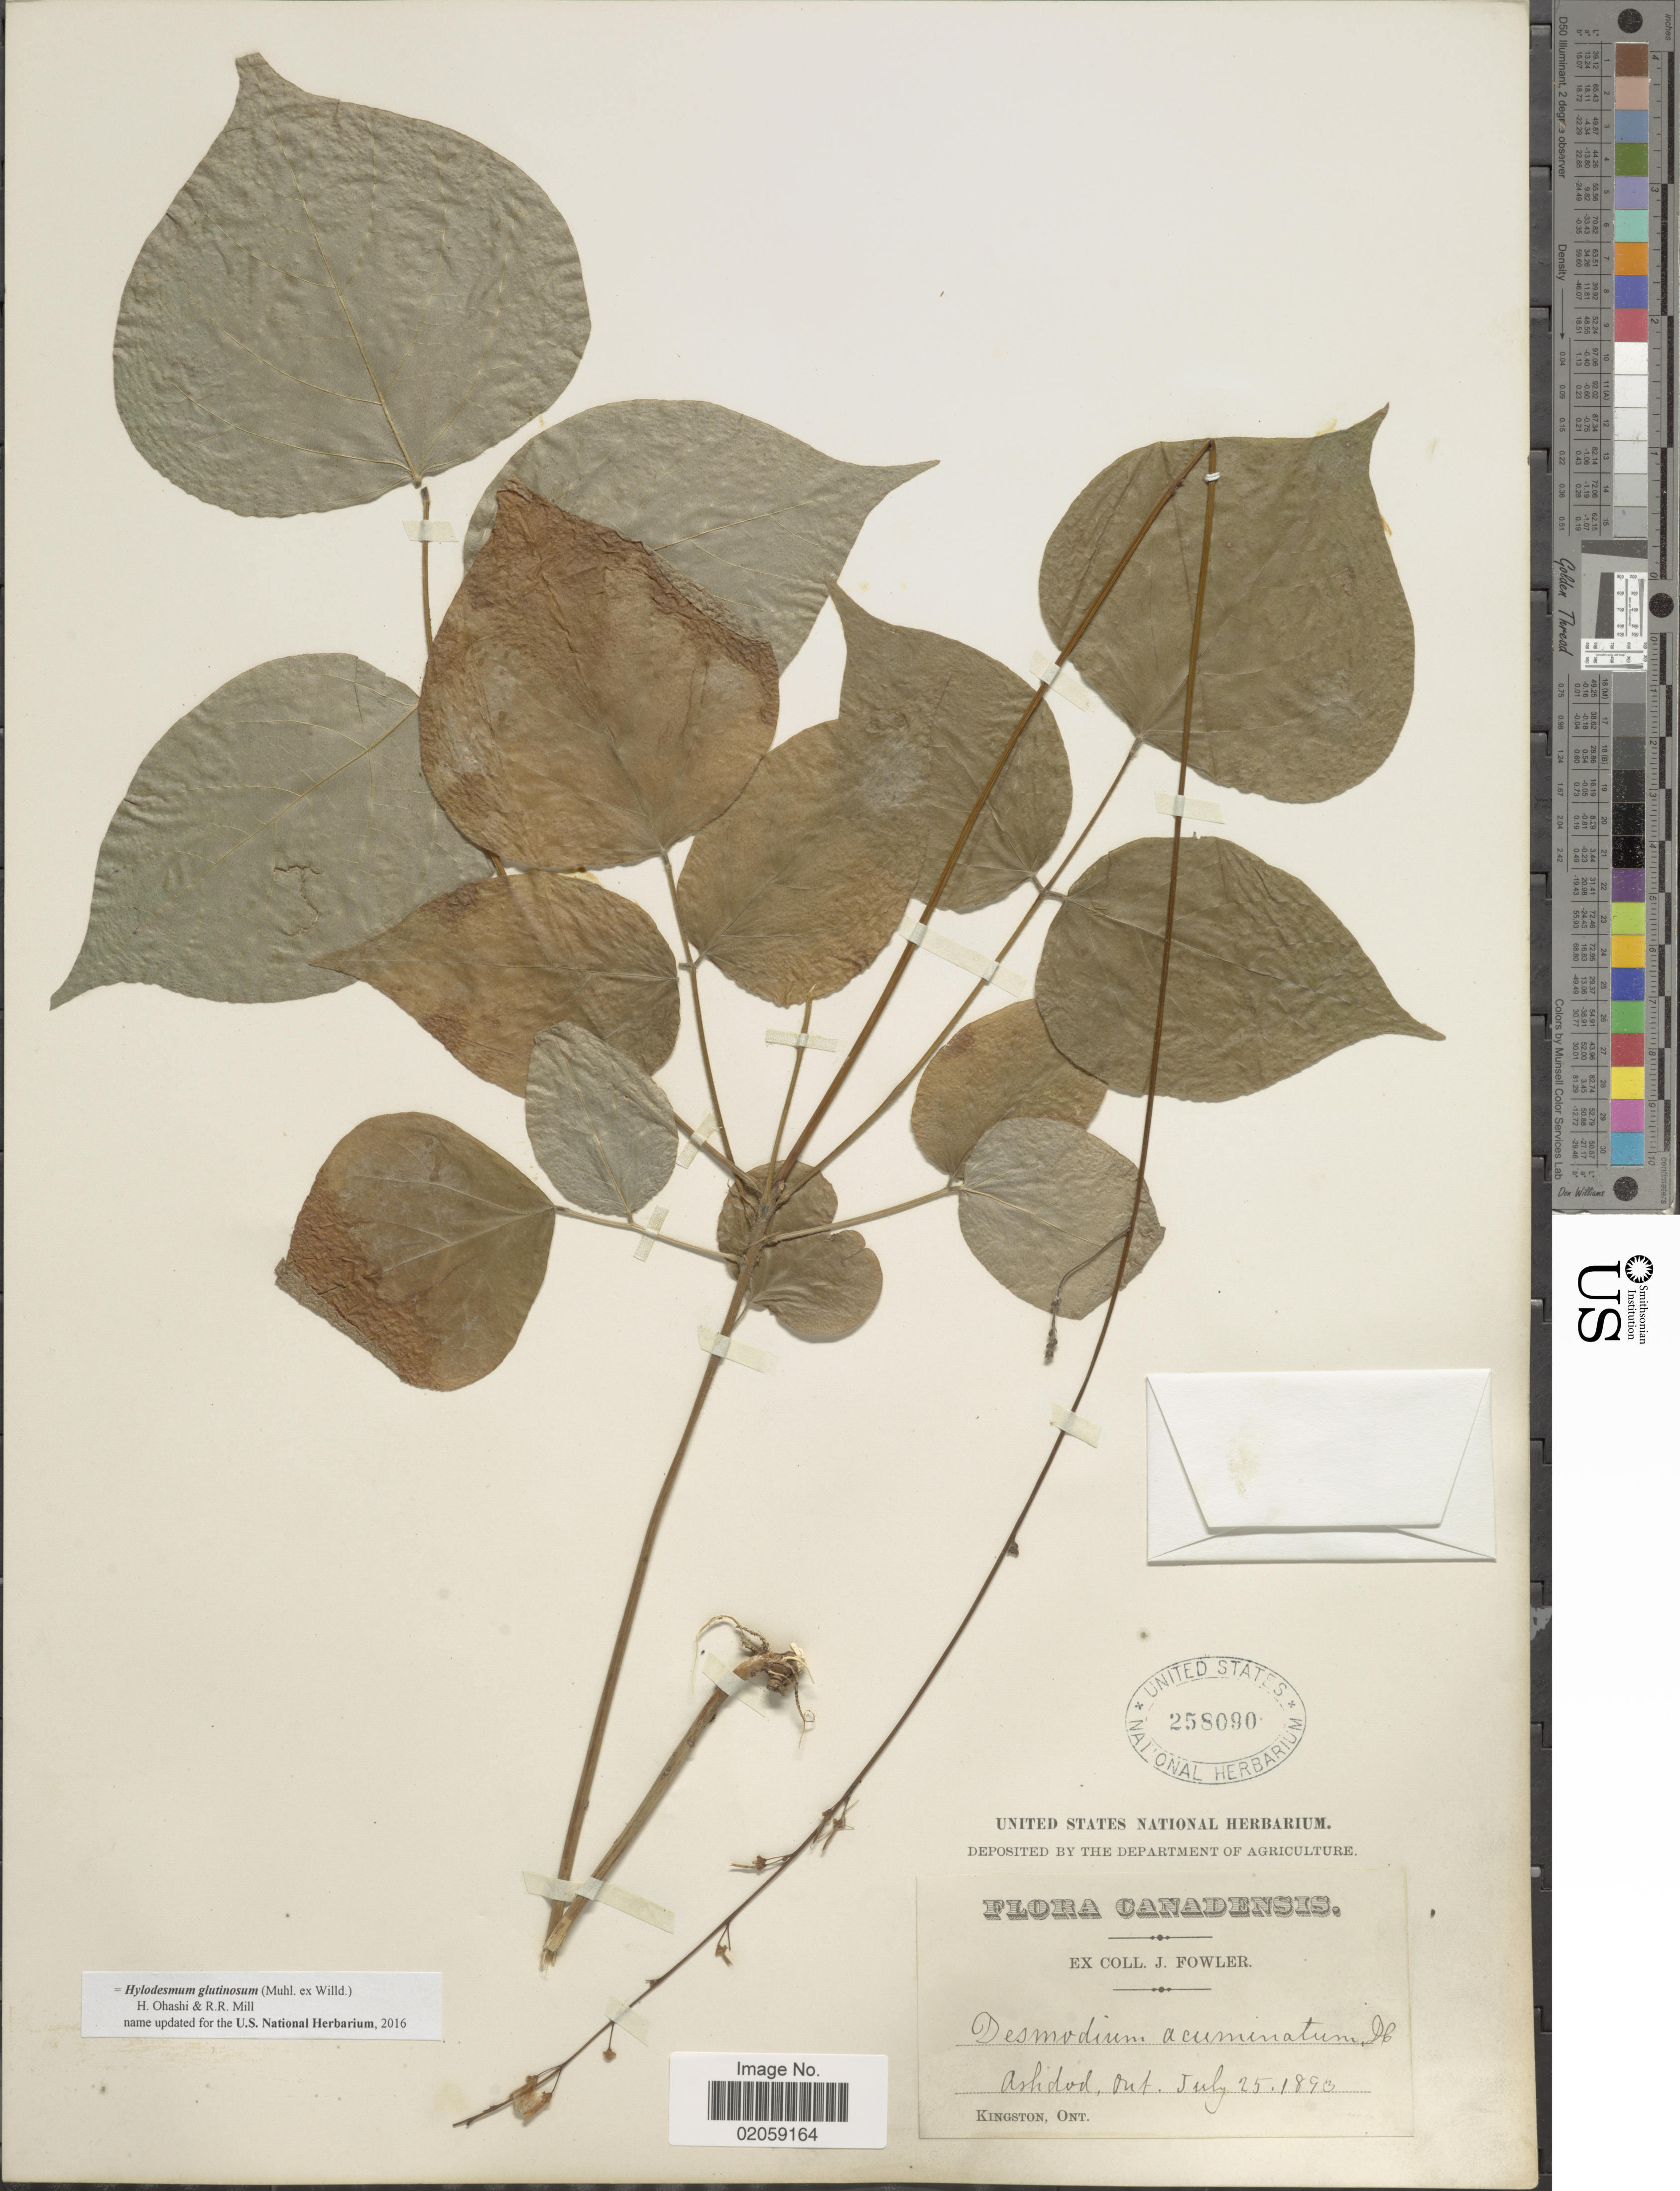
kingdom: Plantae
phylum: Tracheophyta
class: Magnoliopsida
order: Fabales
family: Fabaceae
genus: Hylodesmum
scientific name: Hylodesmum glutinosum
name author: (Muhl. ex Willd.) H. Ohashi & R.R. Mill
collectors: J. P. Fowler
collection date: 1893-07-25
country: Canada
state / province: Ontario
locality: Ashdod, Ont.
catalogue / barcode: US 258090